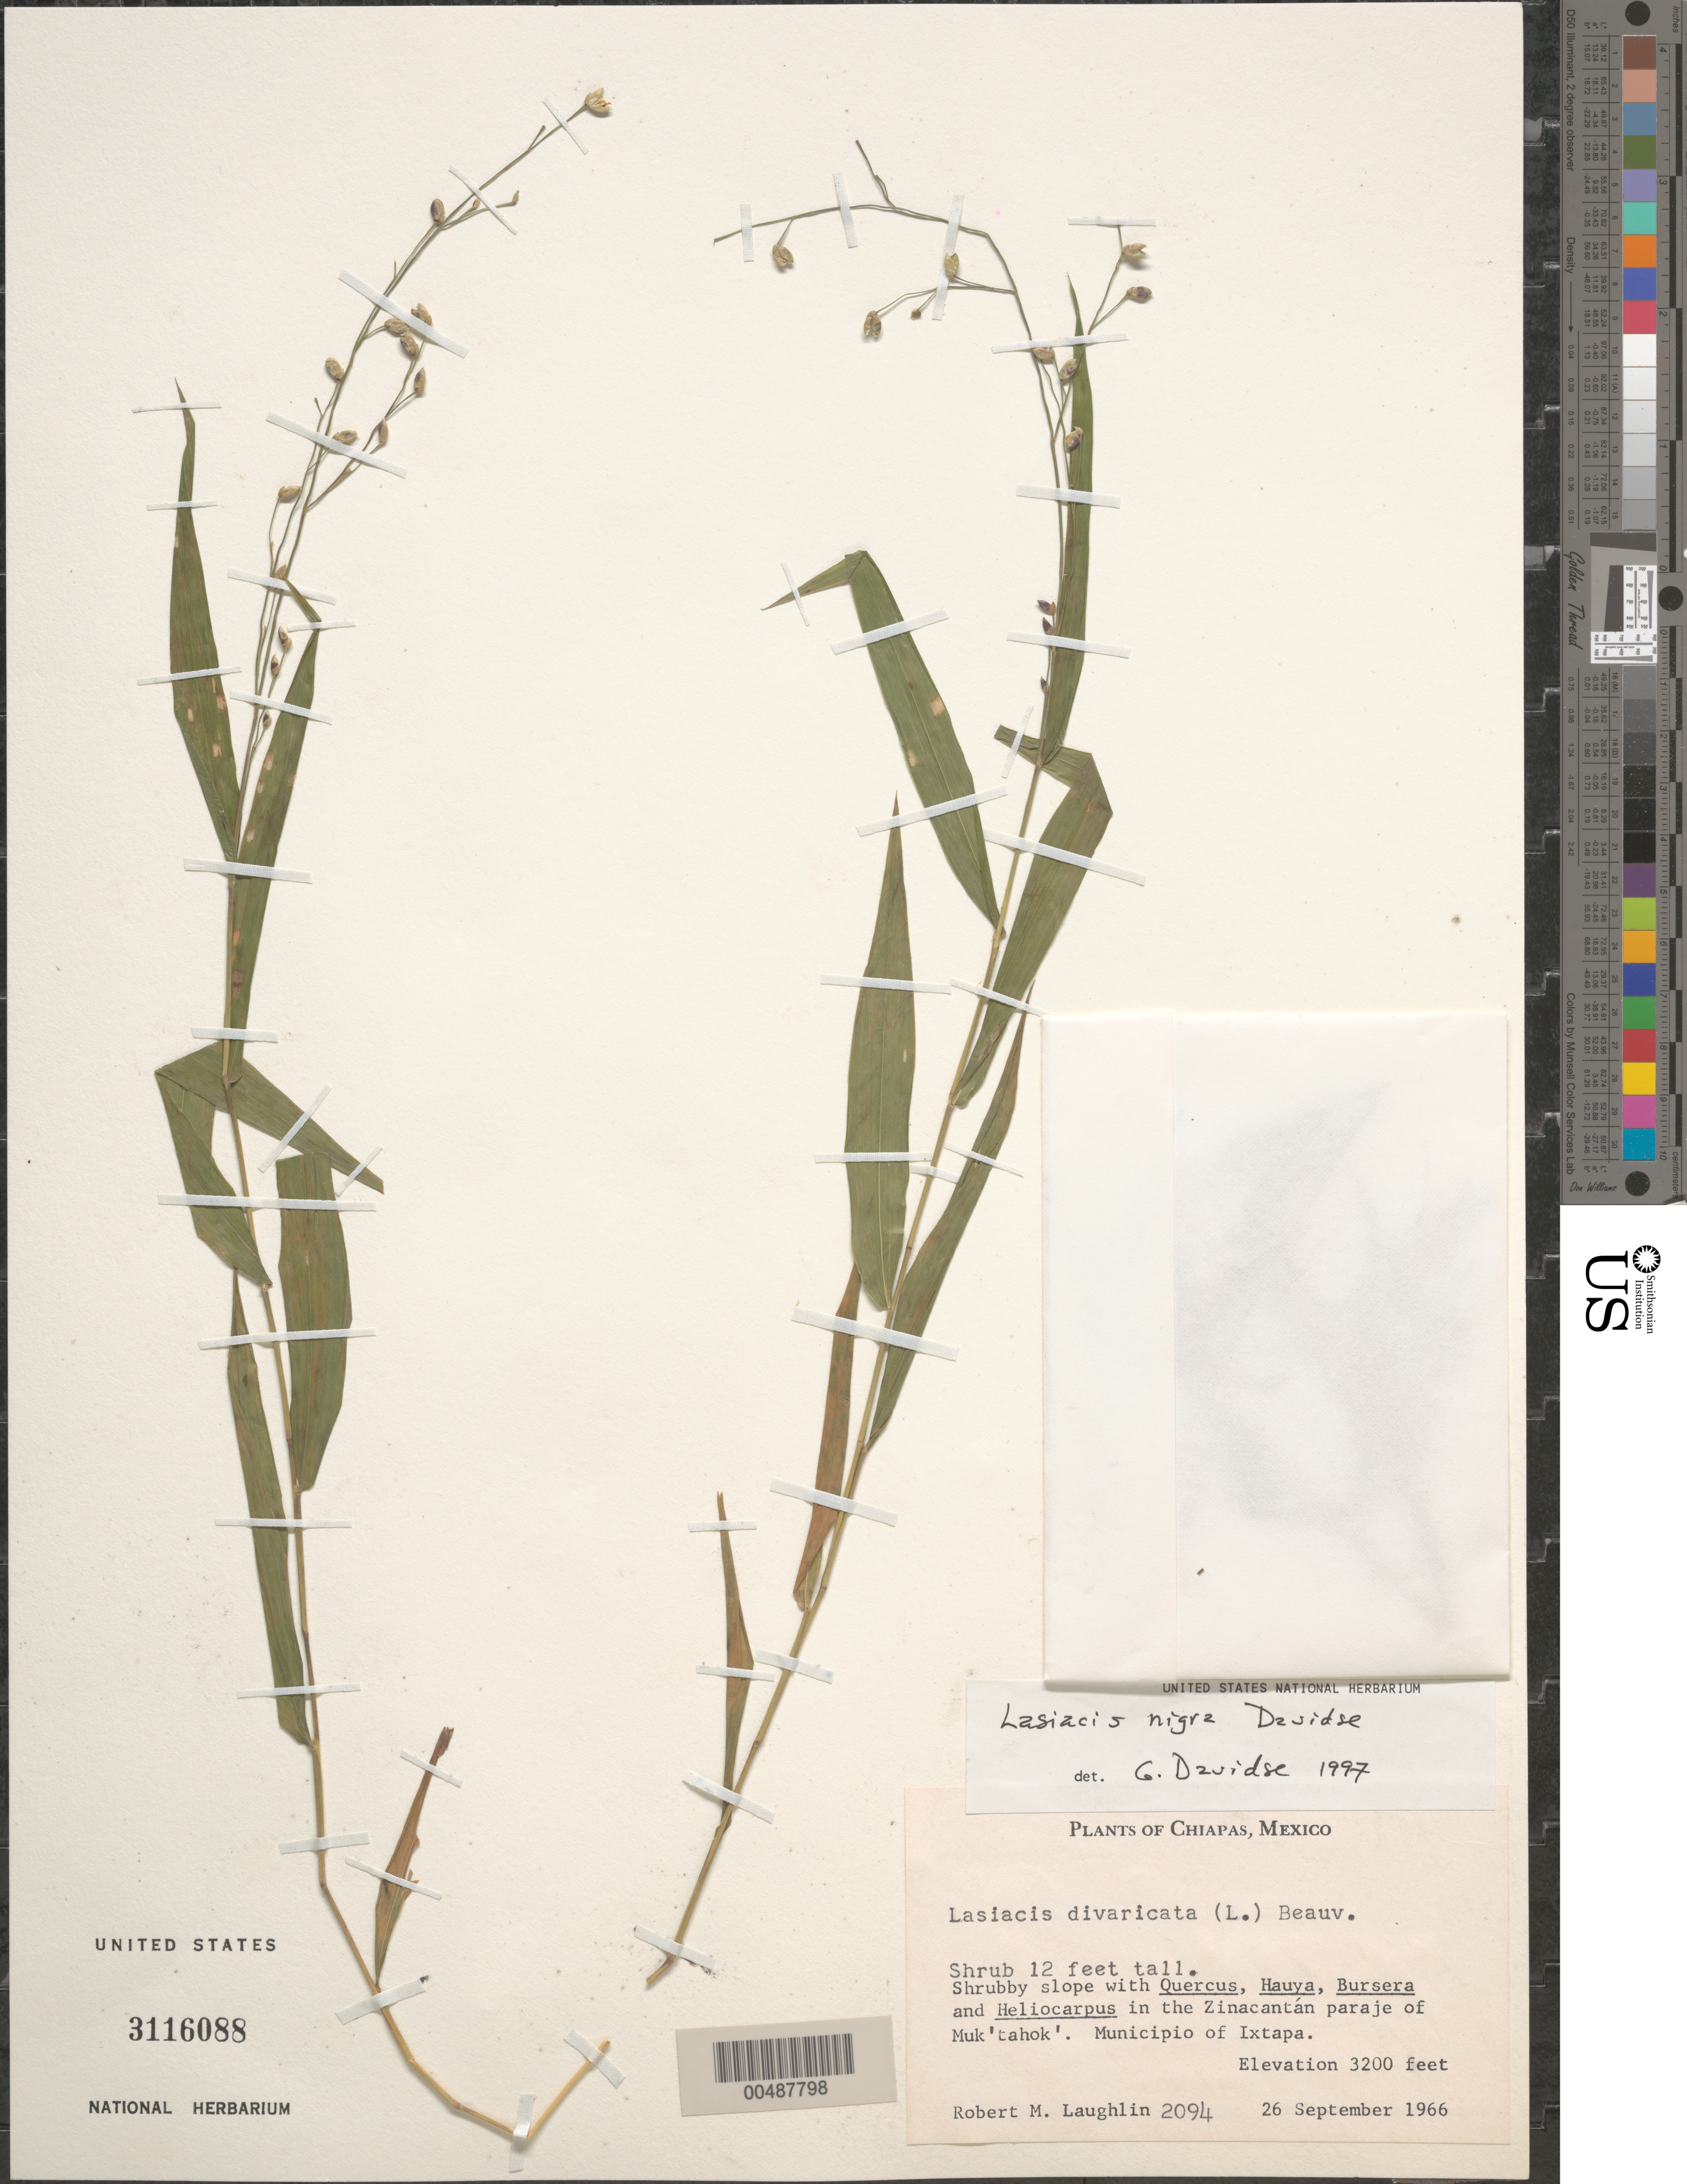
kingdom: Plantae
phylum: Tracheophyta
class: Liliopsida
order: Poales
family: Poaceae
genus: Lasiacis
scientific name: Lasiacis maxonii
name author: Swallen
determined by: Davidse, Gerrit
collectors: R. M. Laughlin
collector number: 2094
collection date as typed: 26 Sep 1966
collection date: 1966-09-26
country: Mexico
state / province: Chiapas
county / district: Ixtapa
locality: In the Zinacantán paraje of Muk'tahok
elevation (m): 975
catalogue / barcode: US 3116088